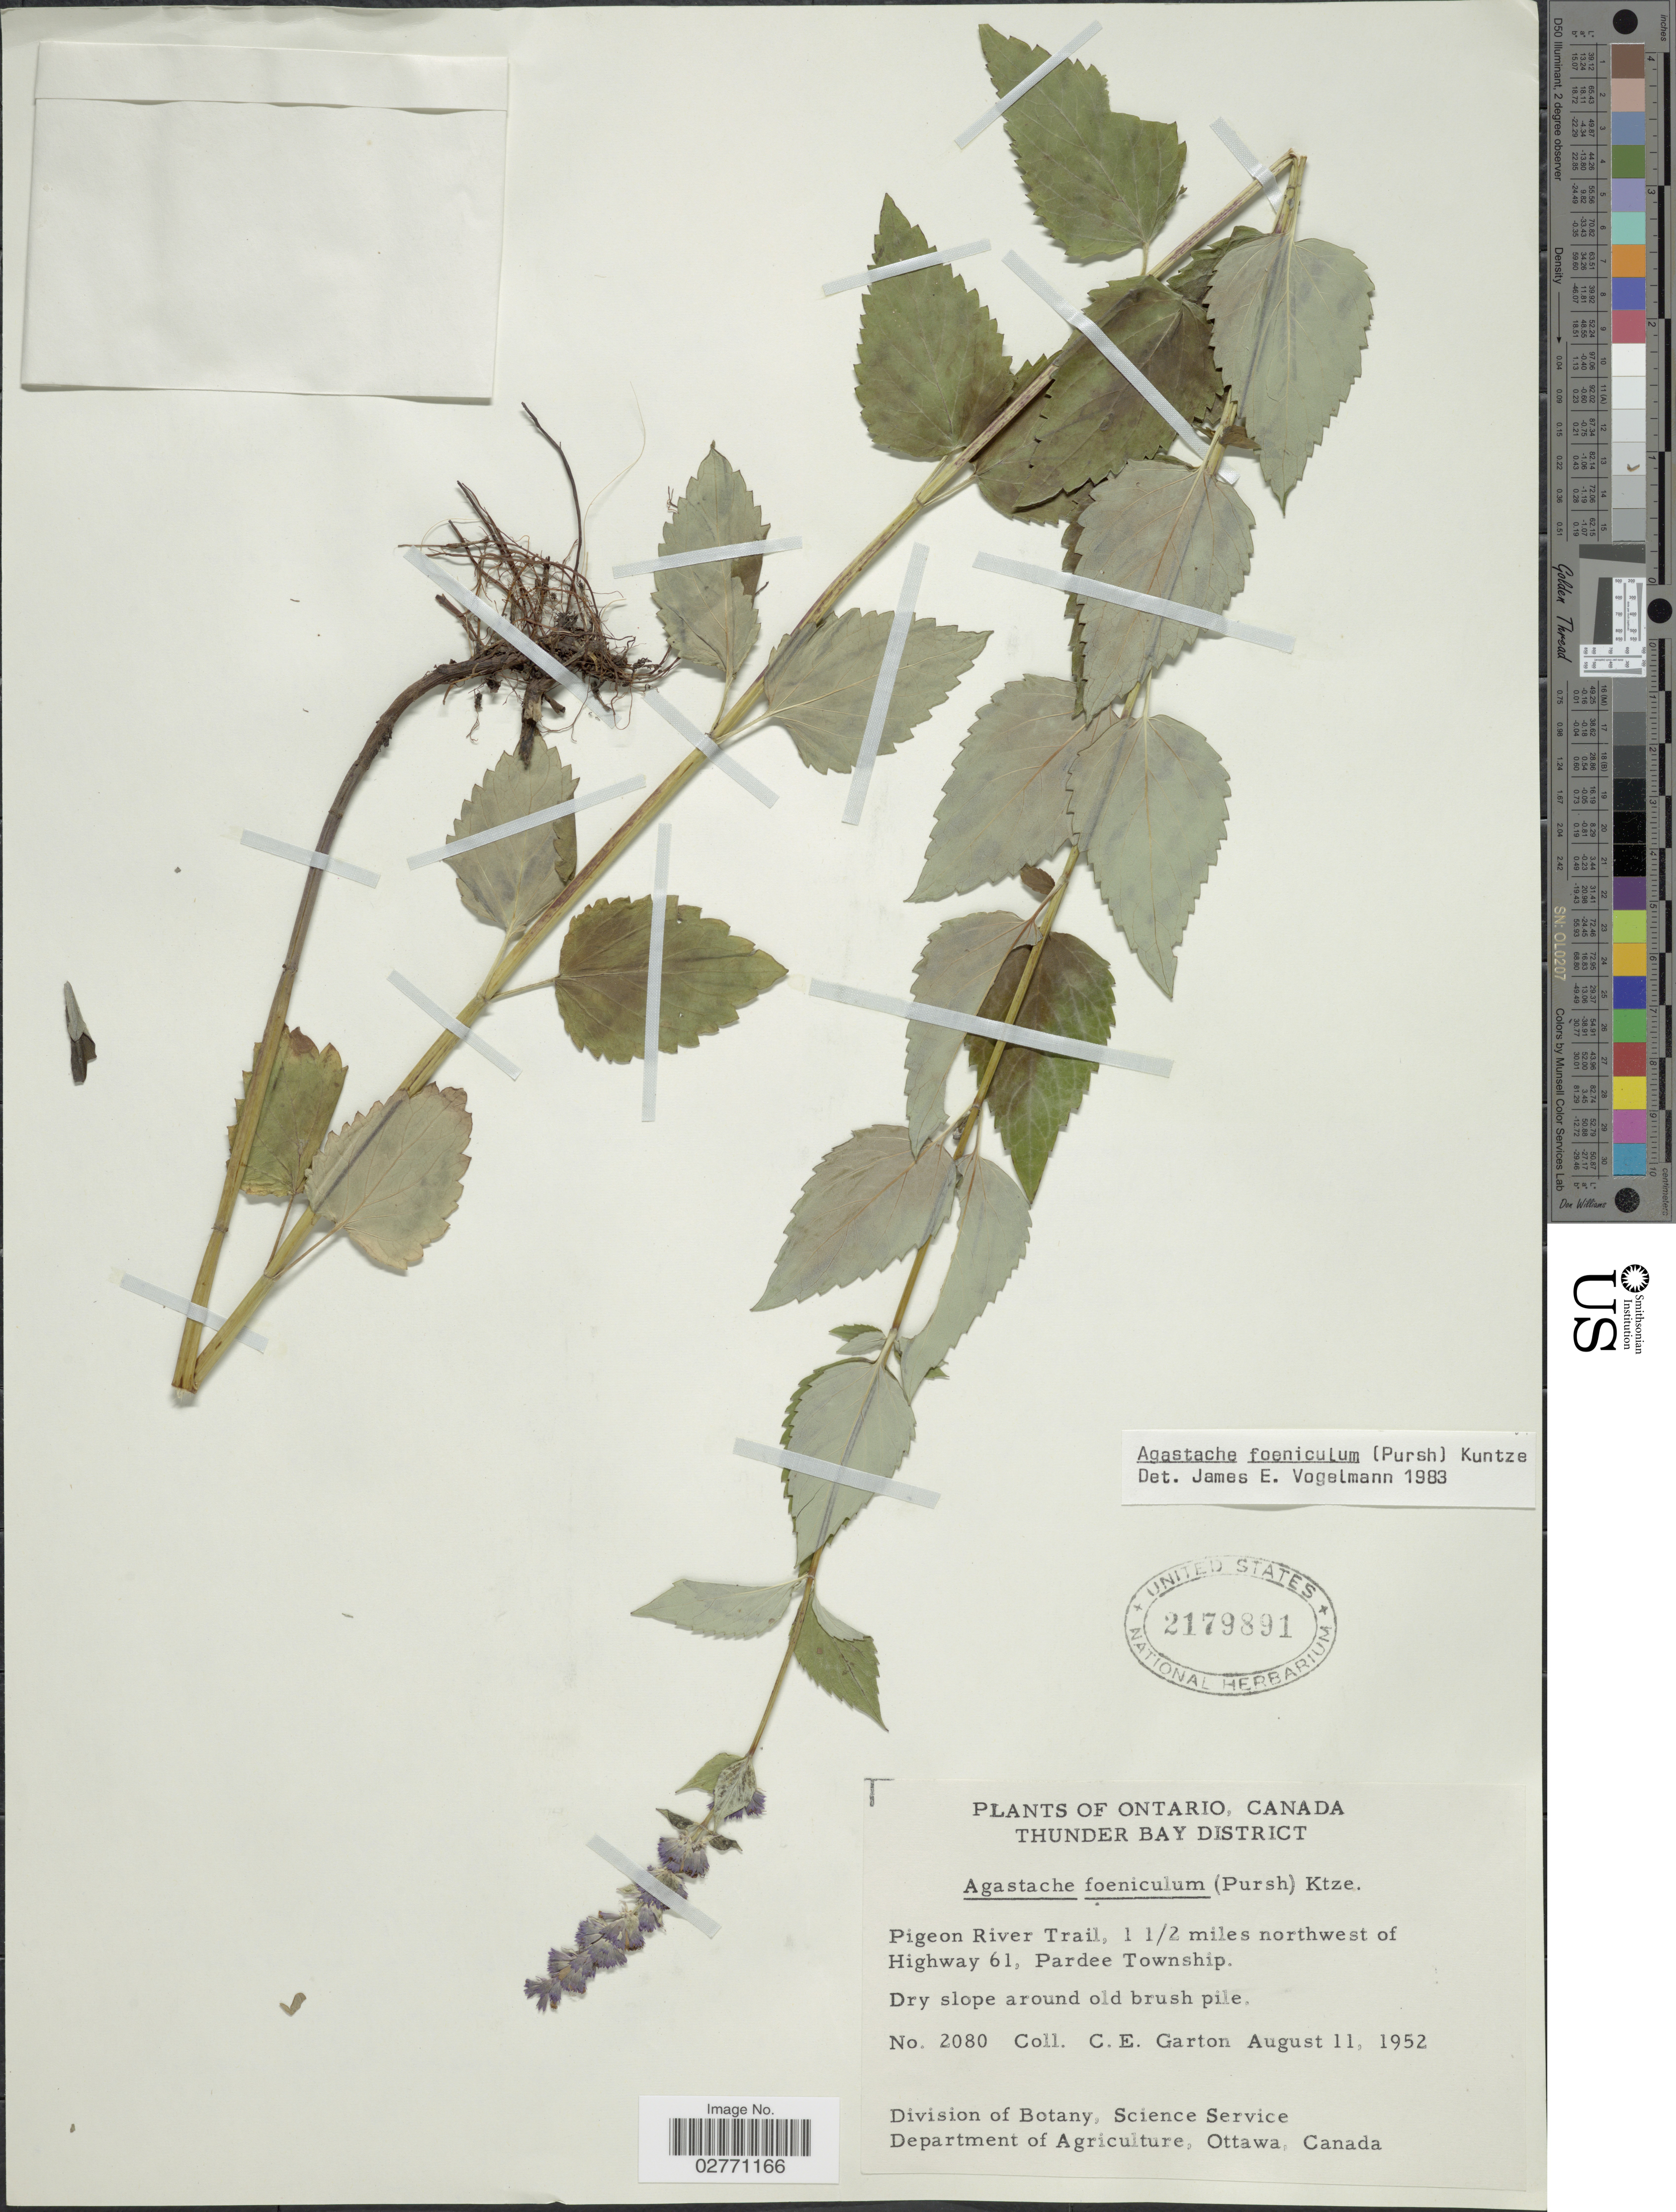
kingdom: Plantae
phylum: Tracheophyta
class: Magnoliopsida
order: Lamiales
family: Lamiaceae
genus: Agastache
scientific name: Agastache foeniculum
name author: (Pursh) Kuntze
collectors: C. E. Garton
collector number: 2080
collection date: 1952-08-11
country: Canada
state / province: Ontario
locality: Thunder Bay District. Pigeon River Trail. 1 1/2 miles northwest of Highway 61, Pardee Township.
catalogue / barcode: US 2179891